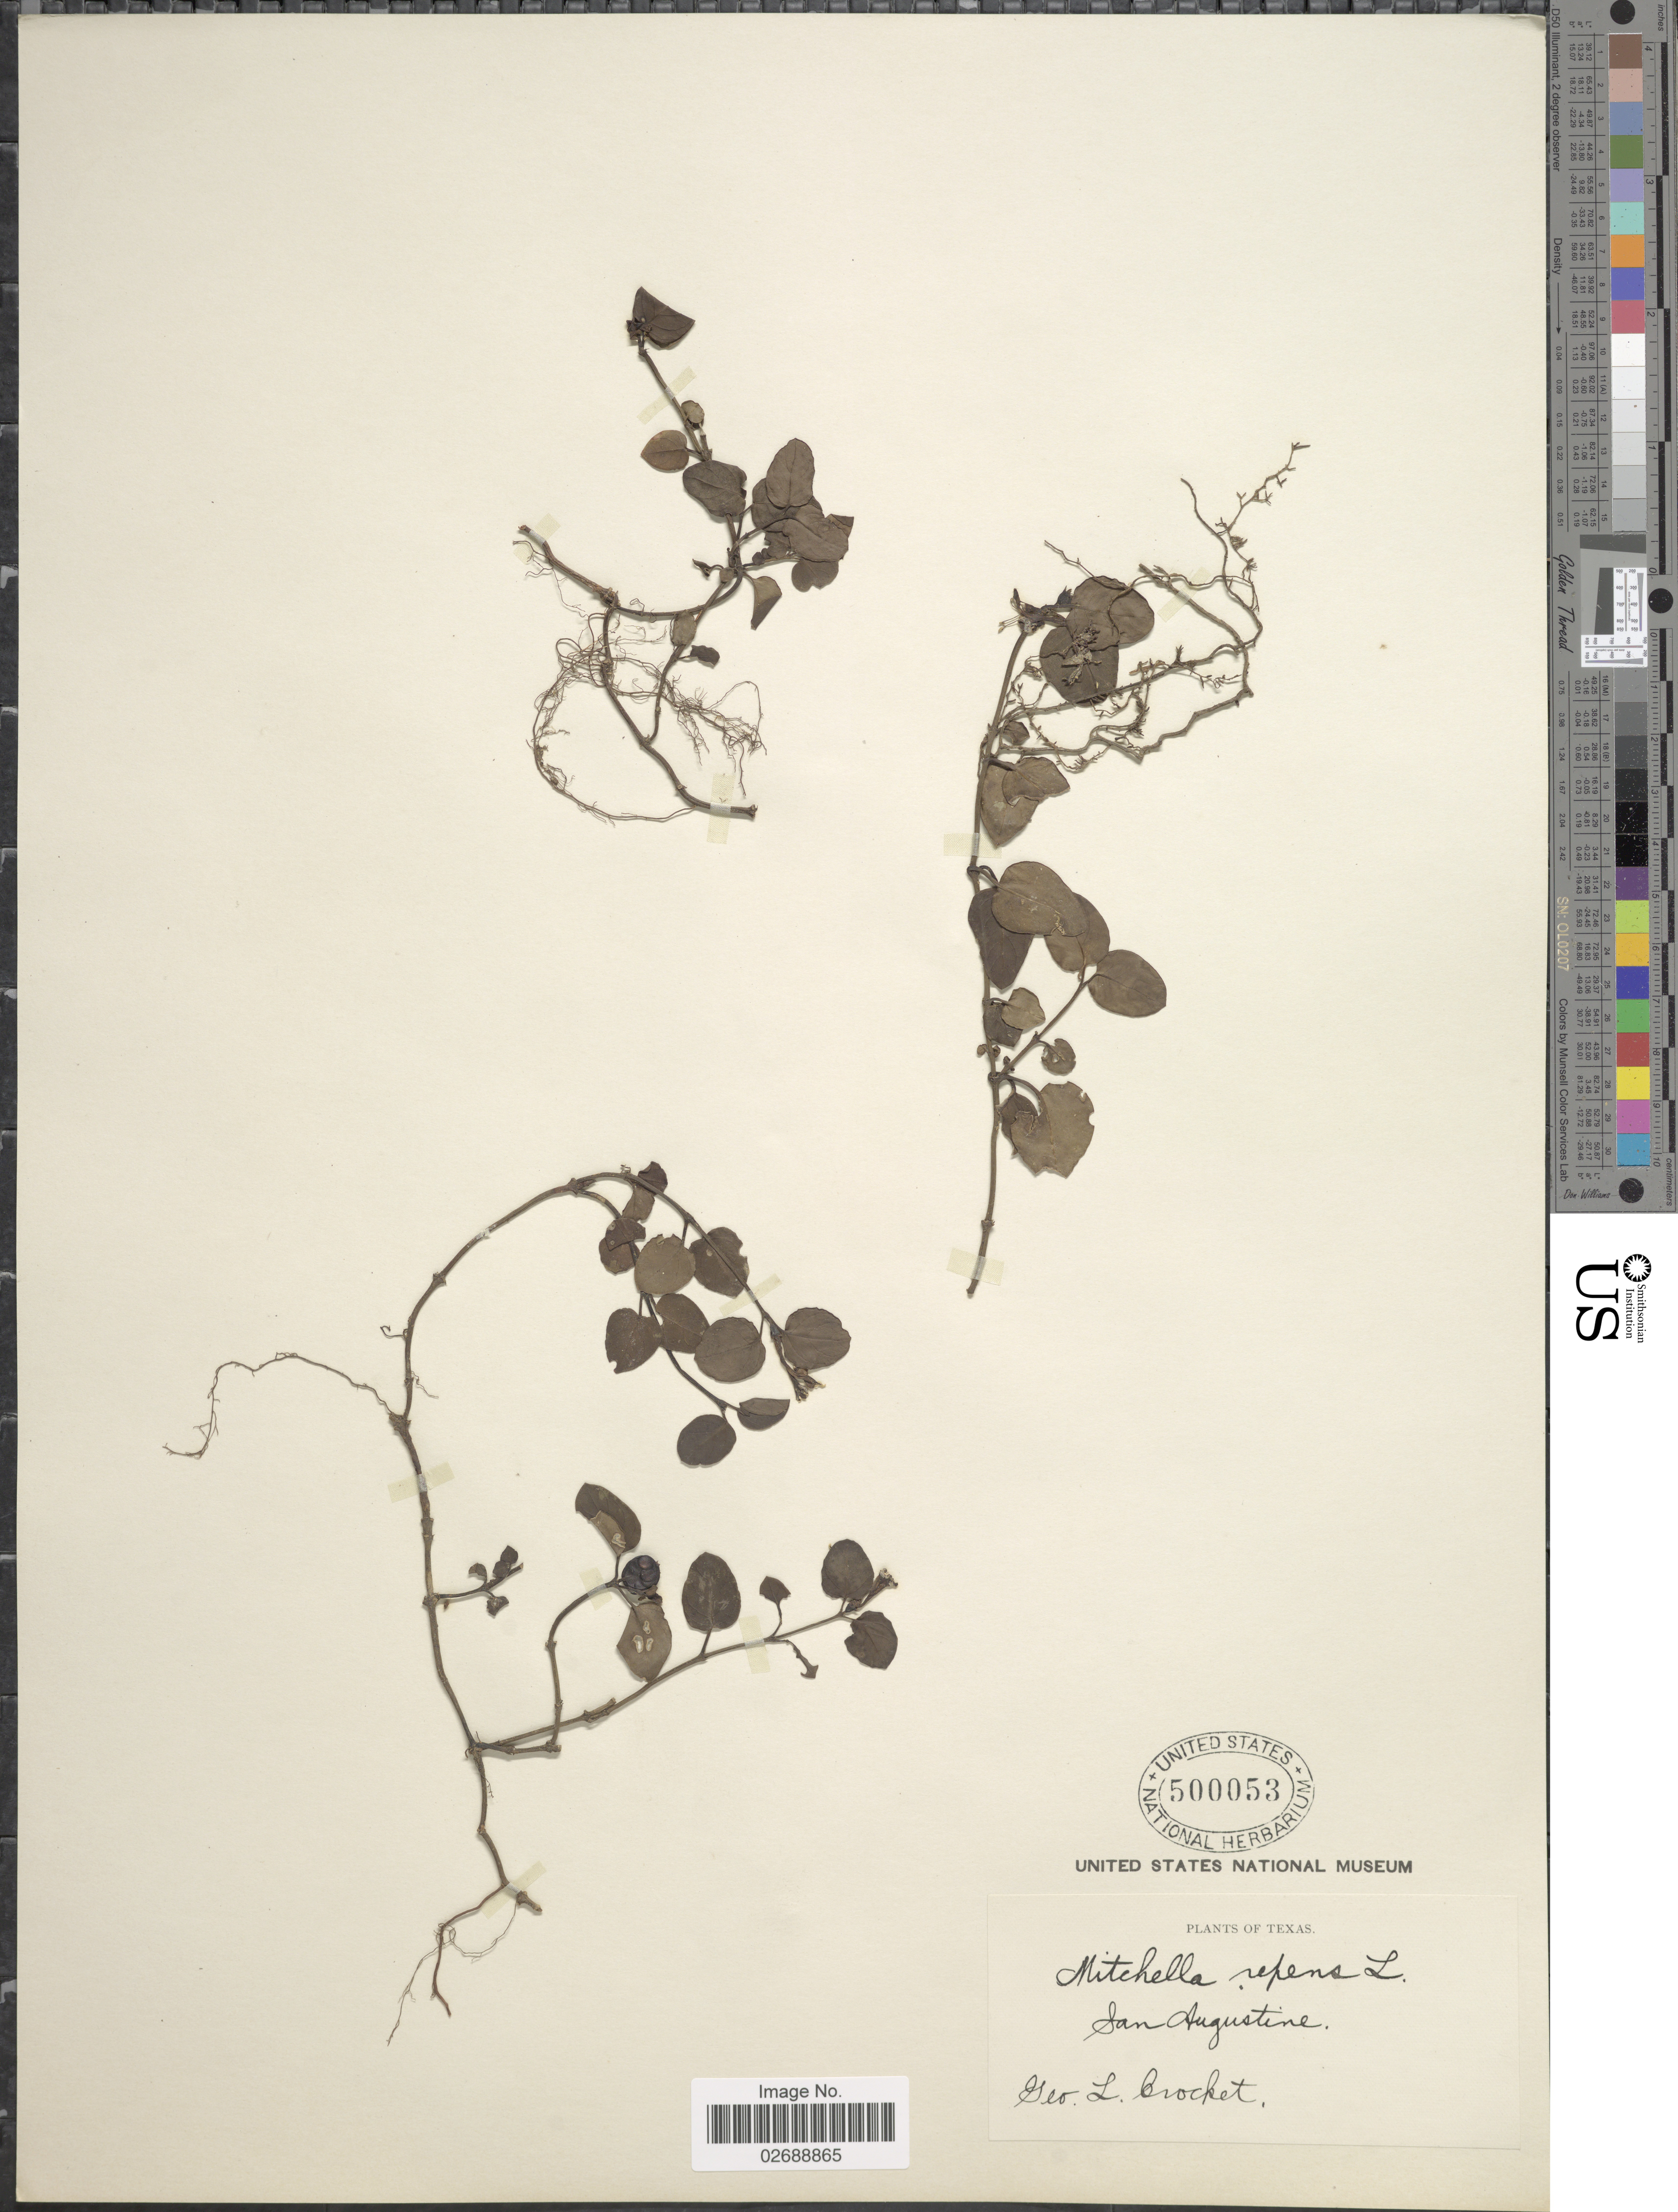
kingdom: Plantae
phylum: Tracheophyta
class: Magnoliopsida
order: Gentianales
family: Rubiaceae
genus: Mitchella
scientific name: Mitchella repens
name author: L.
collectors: G. Crocket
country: United States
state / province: Texas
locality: San Augustine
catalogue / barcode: US 500053